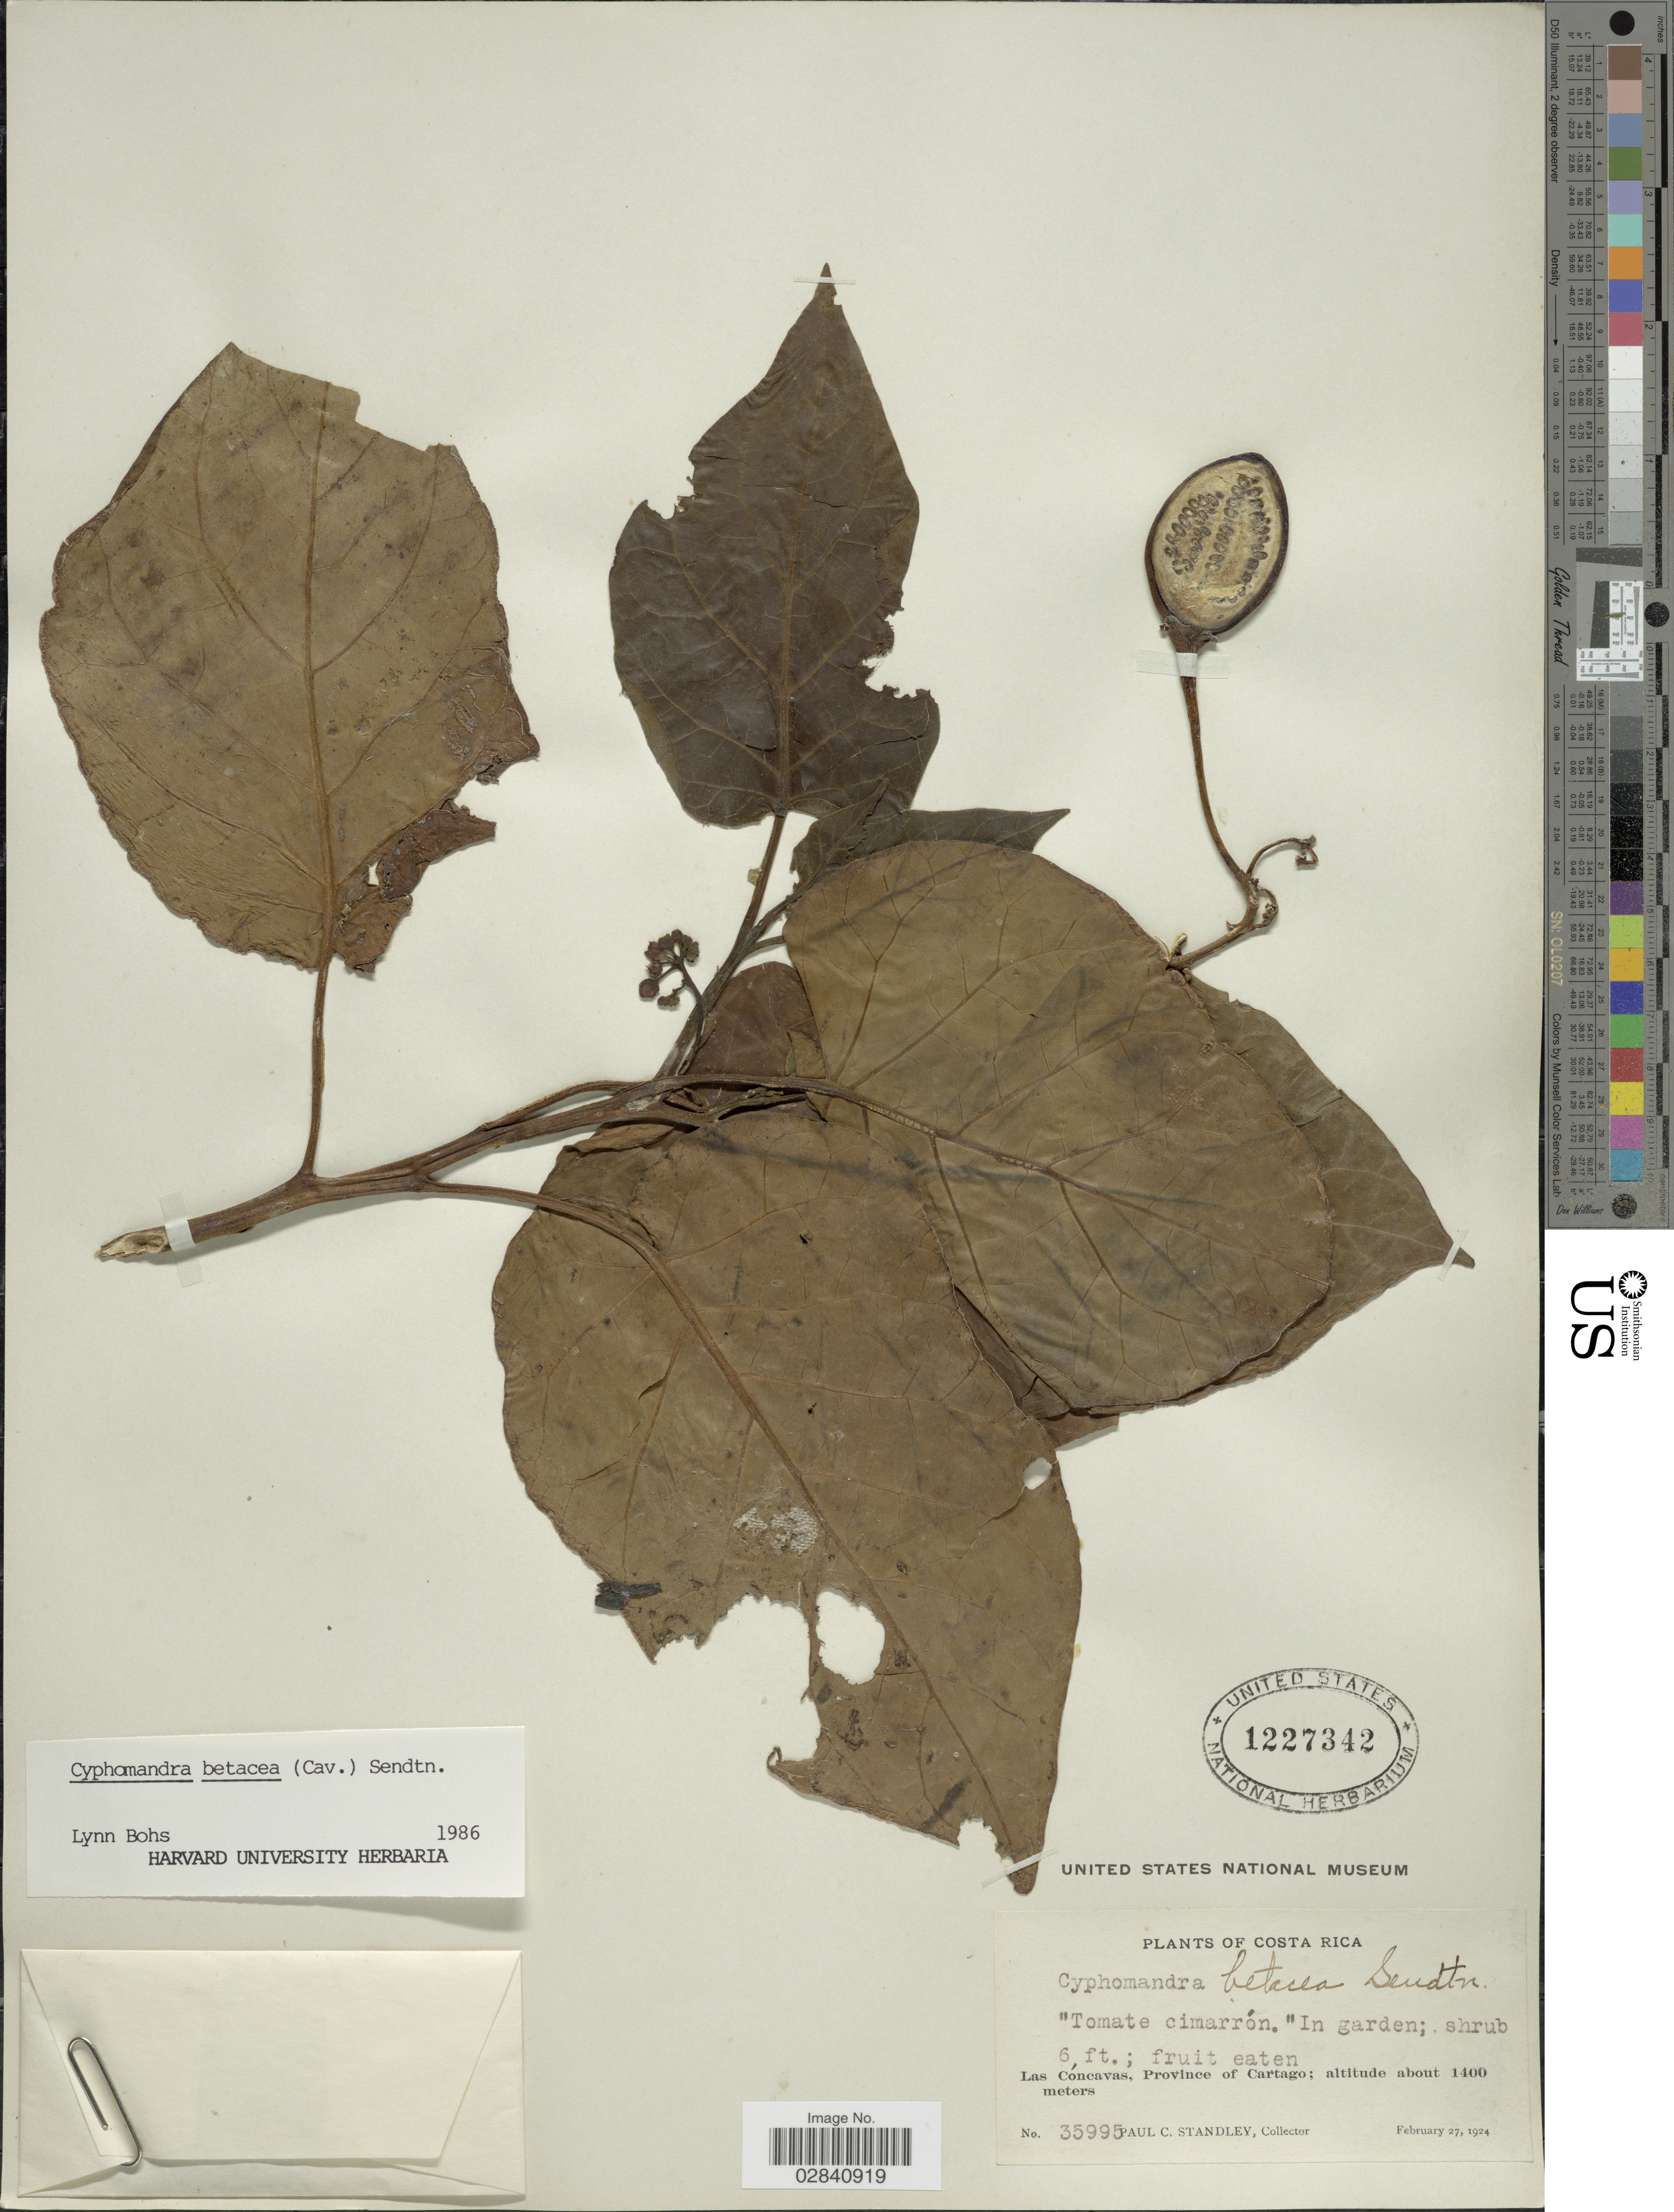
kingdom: Plantae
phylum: Tracheophyta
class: Magnoliopsida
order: Solanales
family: Solanaceae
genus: Cyphomandra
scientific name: Cyphomandra betacea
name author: (Cav.) Sendtn.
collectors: P. C. Standley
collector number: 35995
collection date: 1924-02-27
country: Costa Rica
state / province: Cartago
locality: Las Cóncavas.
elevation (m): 1400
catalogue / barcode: US 1227342